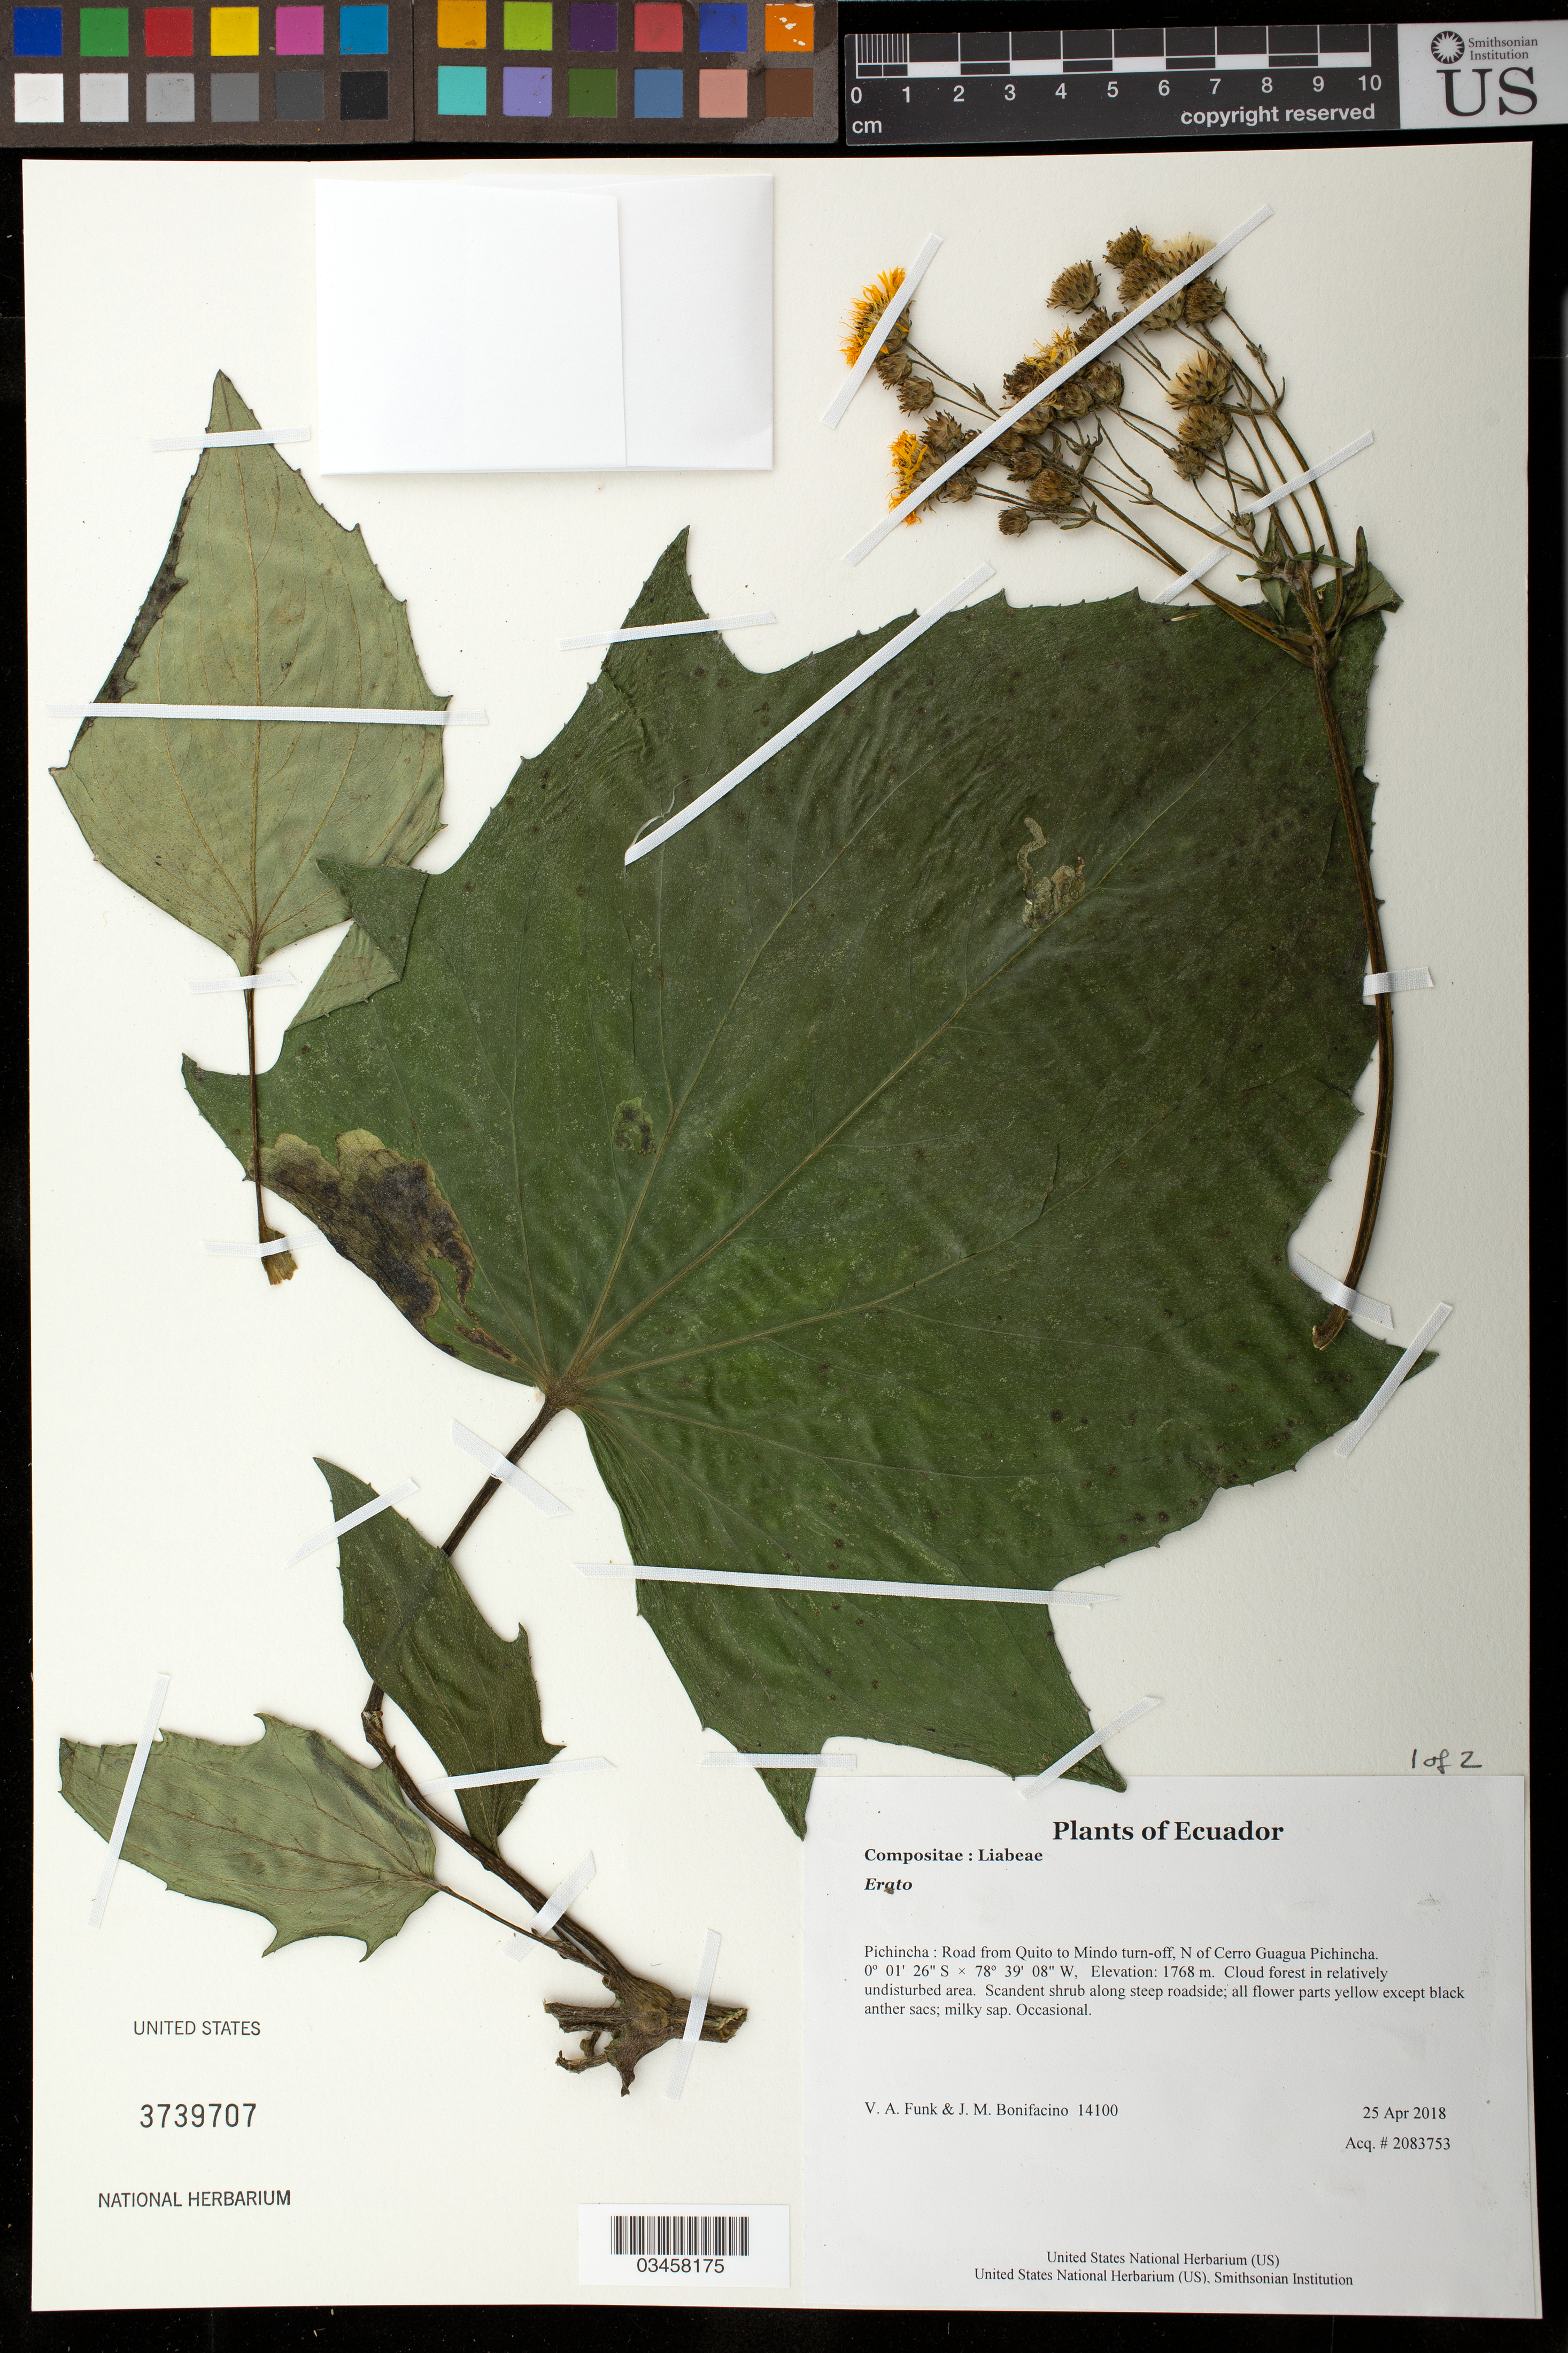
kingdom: Plantae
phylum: Tracheophyta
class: Magnoliopsida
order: Asterales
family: Asteraceae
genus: Erato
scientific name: Erato sp.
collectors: V. Funk & M. Bonifacino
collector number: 14100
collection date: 2018-04-25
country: Ecuador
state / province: Pichincha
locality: Road from Quito to Mindo turn-off, N of Cerro Guagua Pichincha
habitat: Cloud forest in relatively undisturbed area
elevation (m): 1768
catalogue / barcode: US 3739707